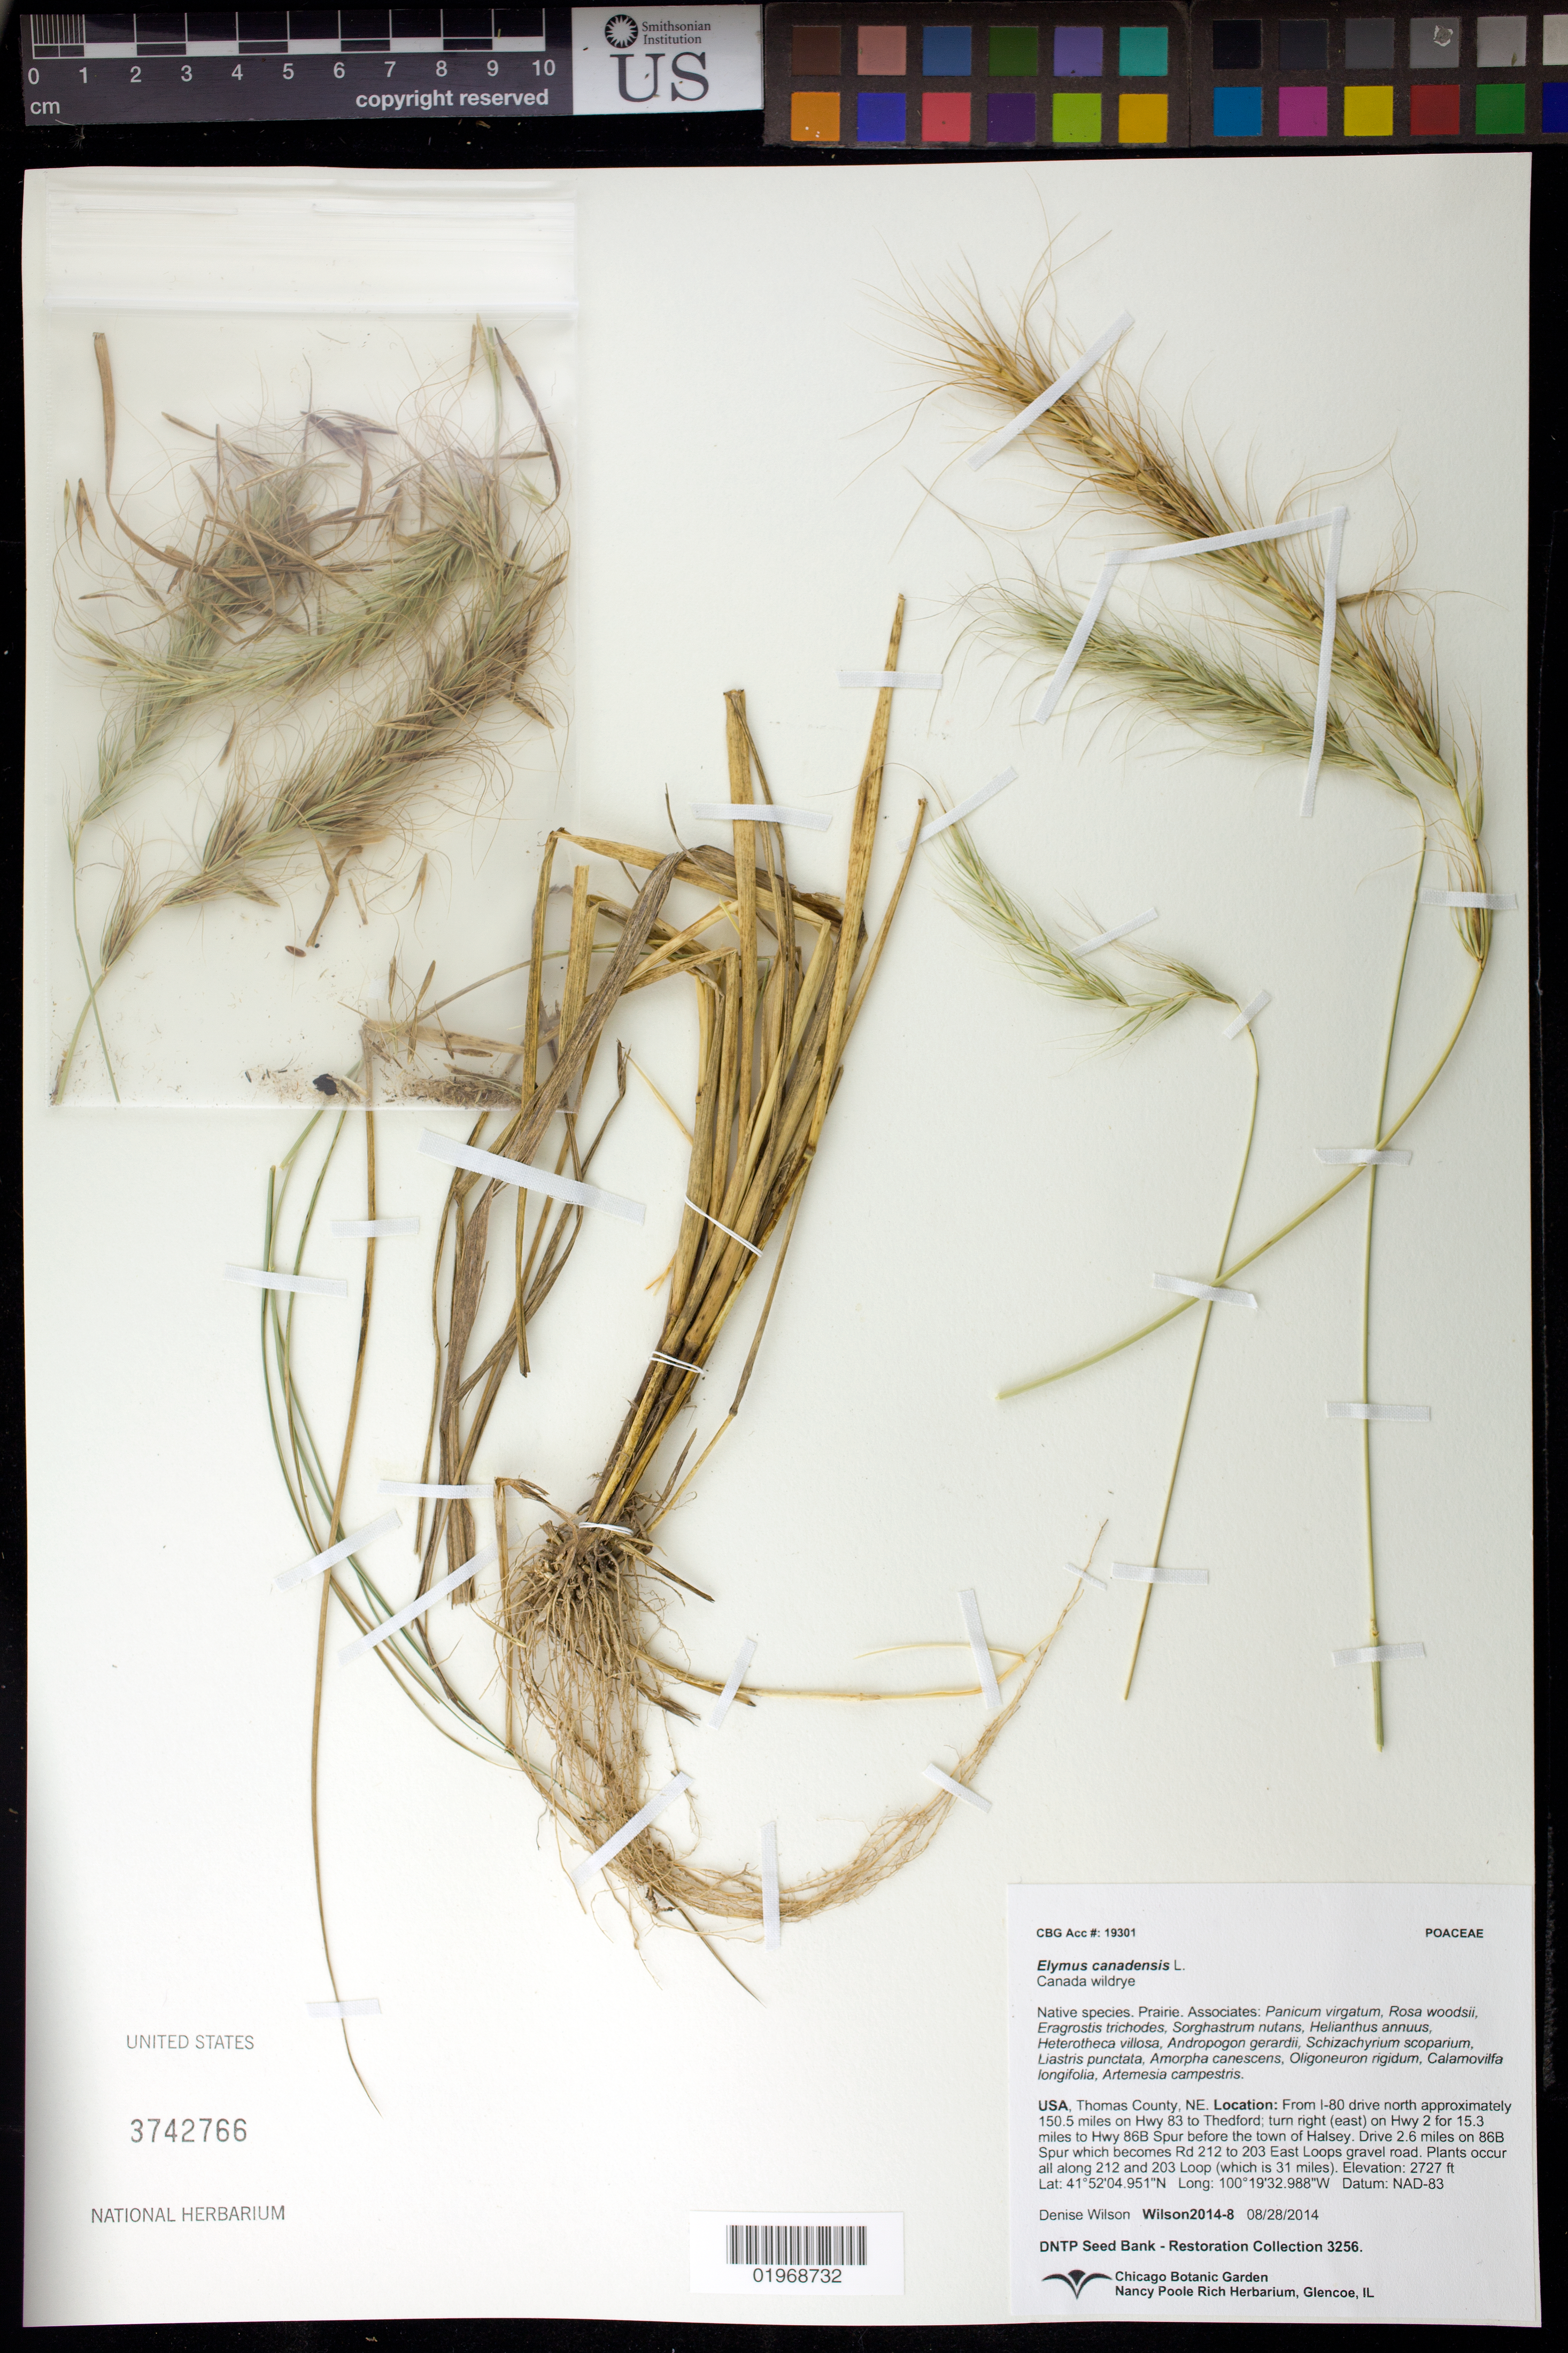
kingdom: Plantae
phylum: Tracheophyta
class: Liliopsida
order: Poales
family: Poaceae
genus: Elymus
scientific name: Elymus canadensis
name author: L.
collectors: D. Wilson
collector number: Wilson2014-08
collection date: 2014-08-28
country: United States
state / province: Nebraska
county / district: Thomas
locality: Along 212 Rd and 203 Loop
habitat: Prairie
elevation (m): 831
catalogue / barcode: US 3742766